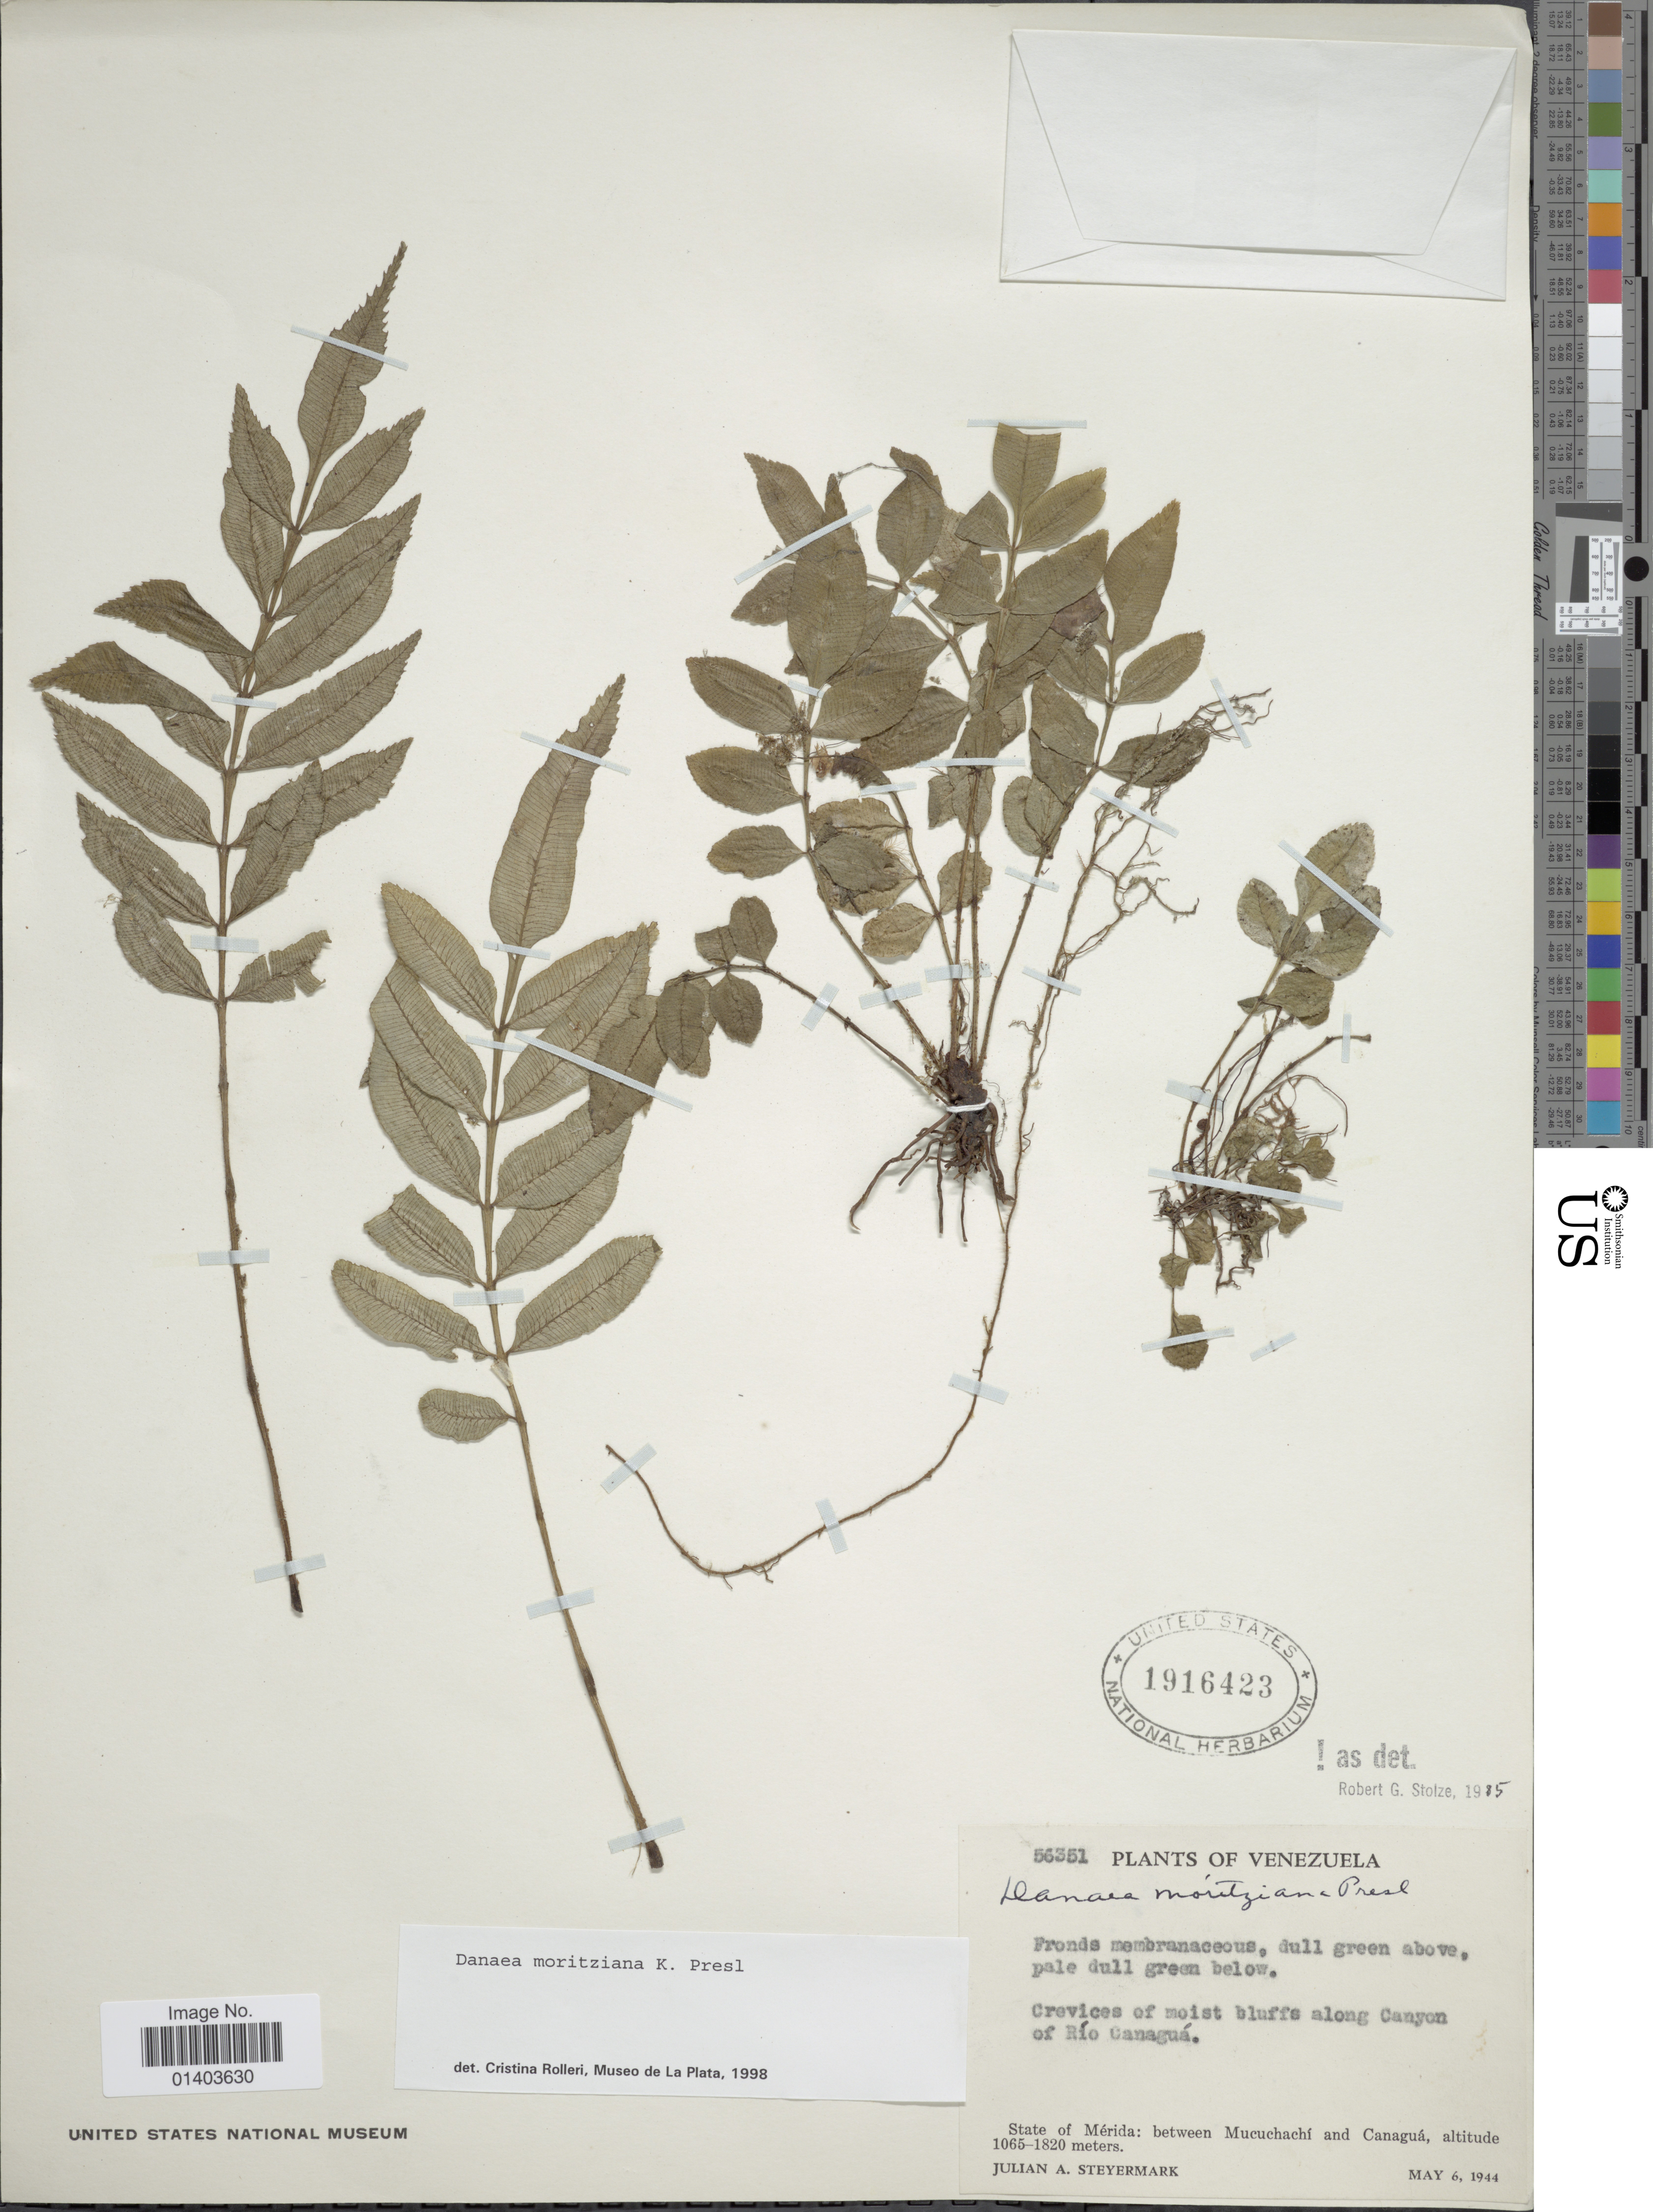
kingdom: Plantae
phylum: Tracheophyta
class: Polypodiopsida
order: Marattiales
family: Marattiaceae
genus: Danaea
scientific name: Danaea moritziana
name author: C. Presl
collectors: J. Steyermark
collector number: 56351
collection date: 1944-05-06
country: Venezuela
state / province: Mérida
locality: State of Mérida: between Mucuchachí and Canaguá. Crevices of moist bluffs along Canyon of Rio Canagua.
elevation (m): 1065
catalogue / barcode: US 1916423